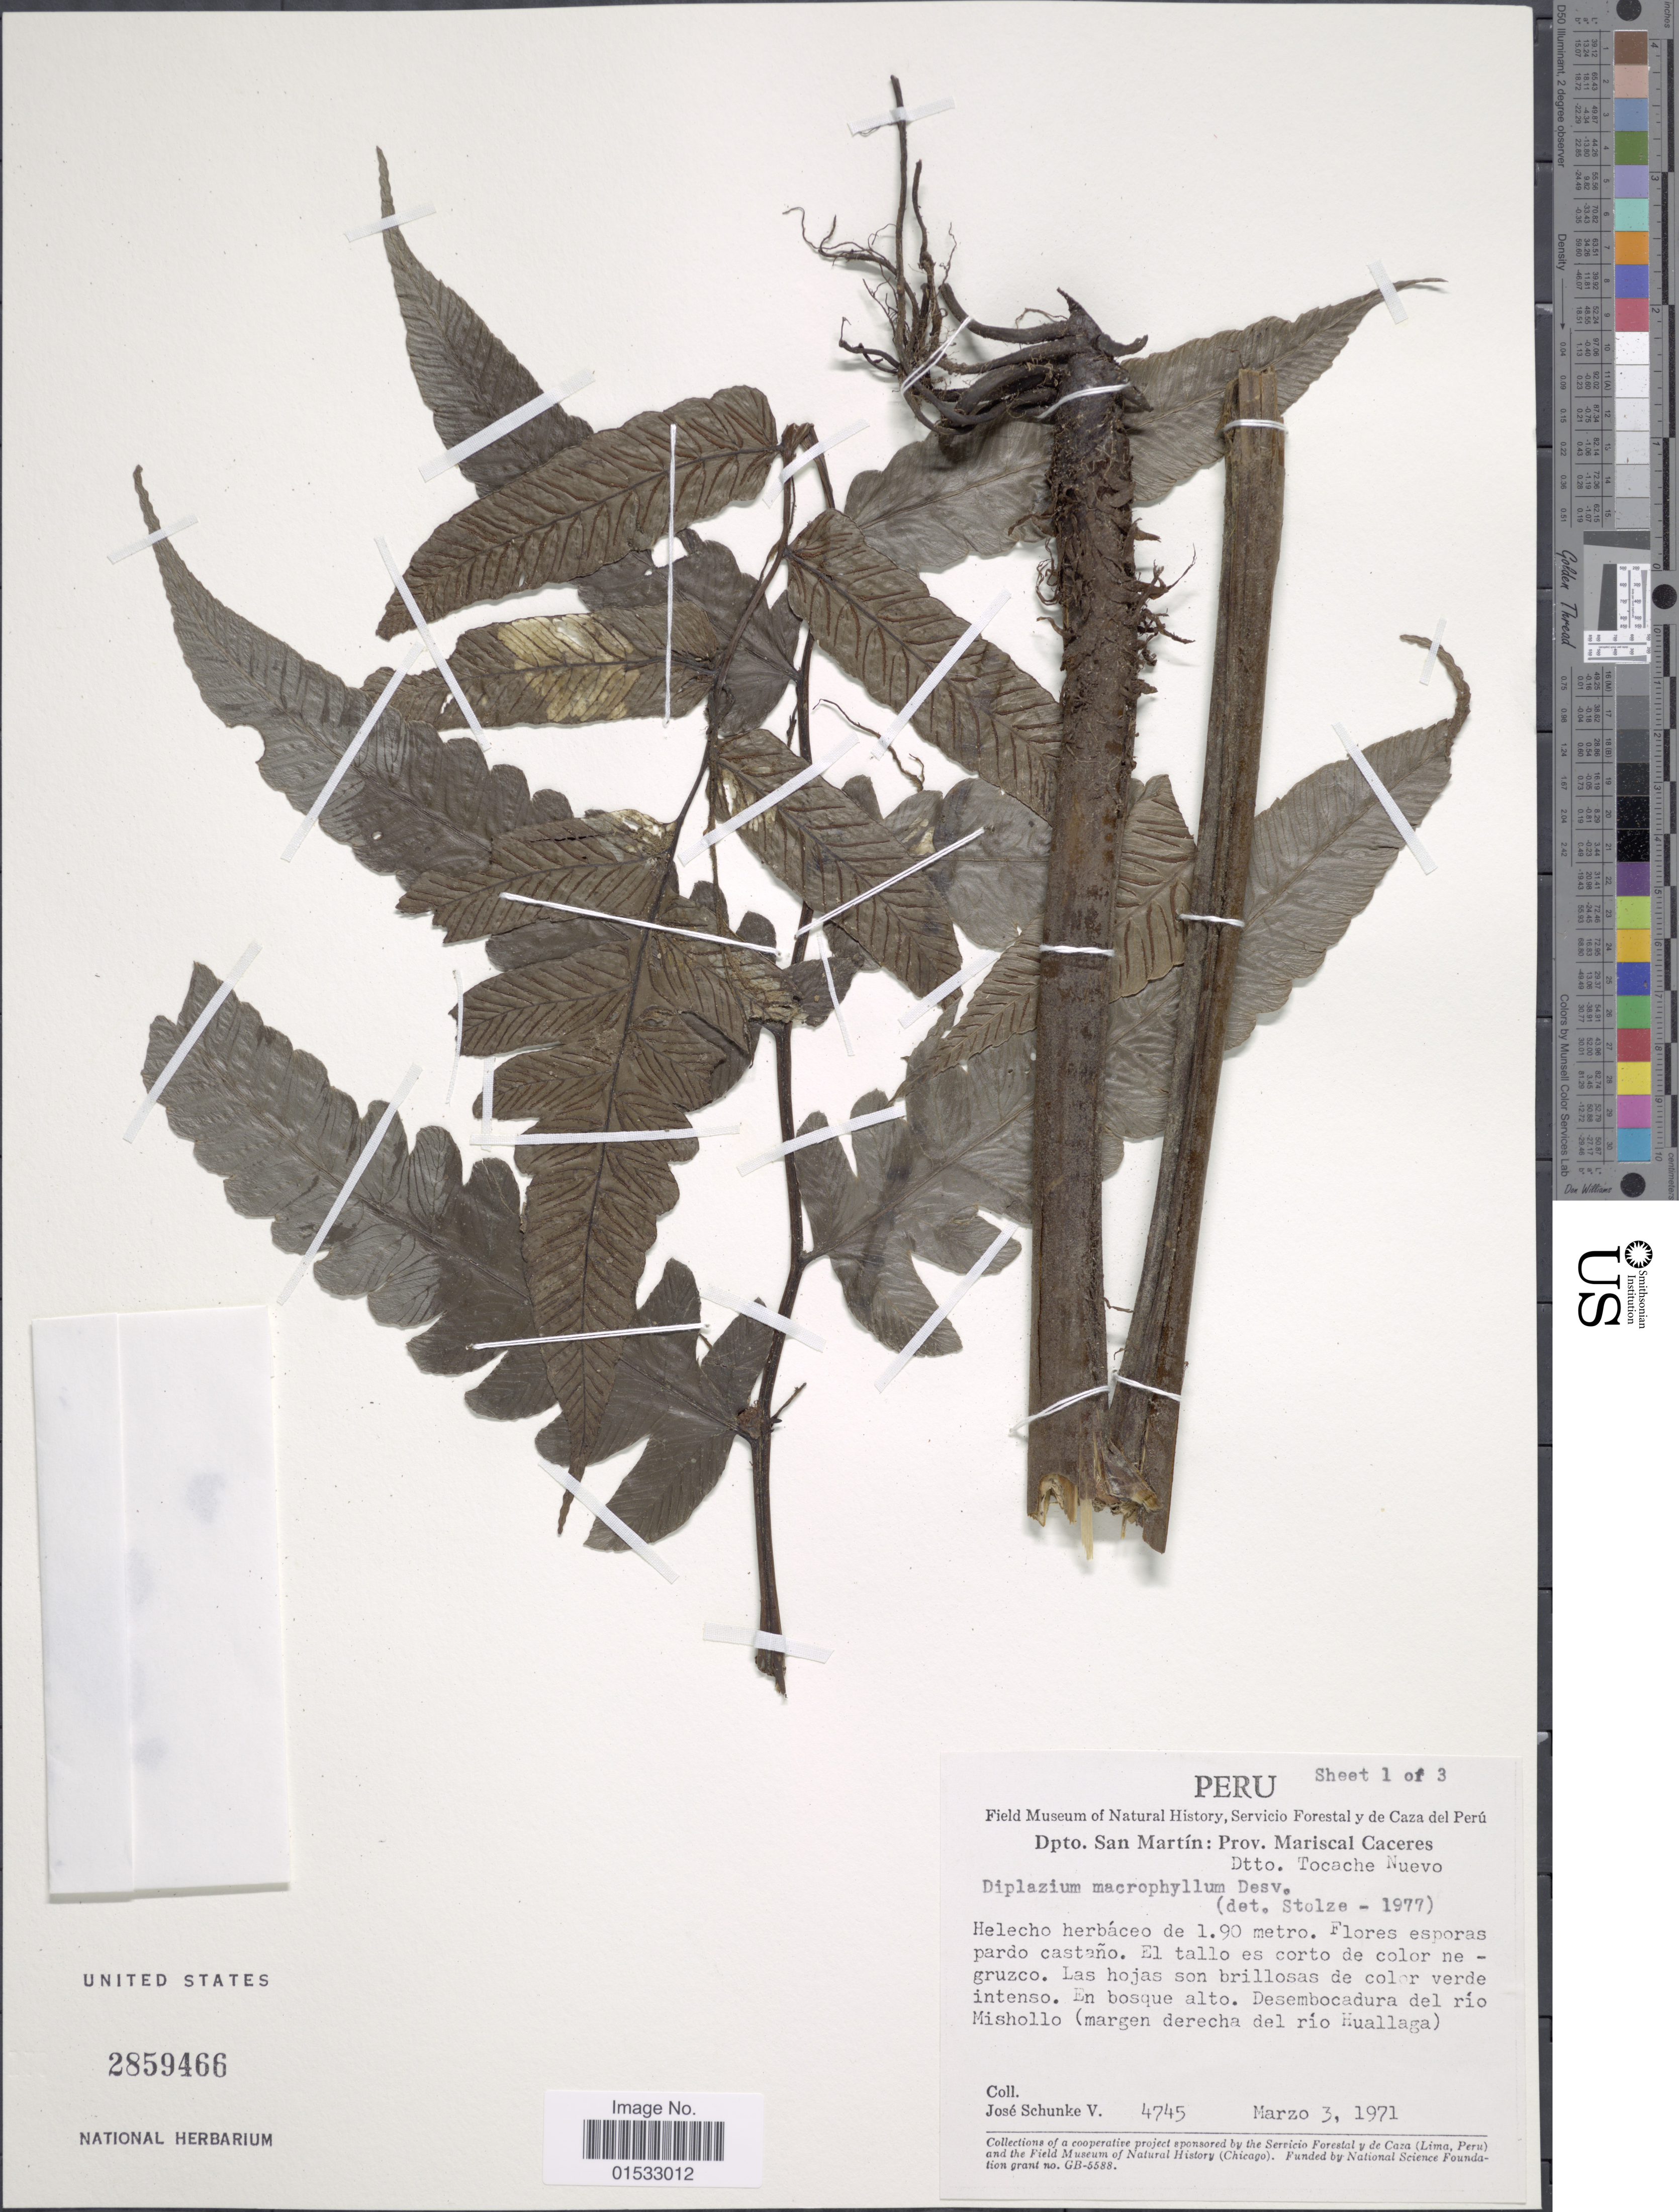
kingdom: Plantae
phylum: Tracheophyta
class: Polypodiopsida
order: Polypodiales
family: Athyriaceae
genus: Diplazium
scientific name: Diplazium macrophyllum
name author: Desv.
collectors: J. Schunke Vigo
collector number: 4745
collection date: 1971-03-03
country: Peru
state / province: San Martín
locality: Prov. Mariscal Caceres, Dtto. Tocache Nuevo, Helecho herbáceo de 1.90 metro. Desembocadura del río Mishollo (margen derecha del río Huallaga)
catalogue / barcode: US 2859466